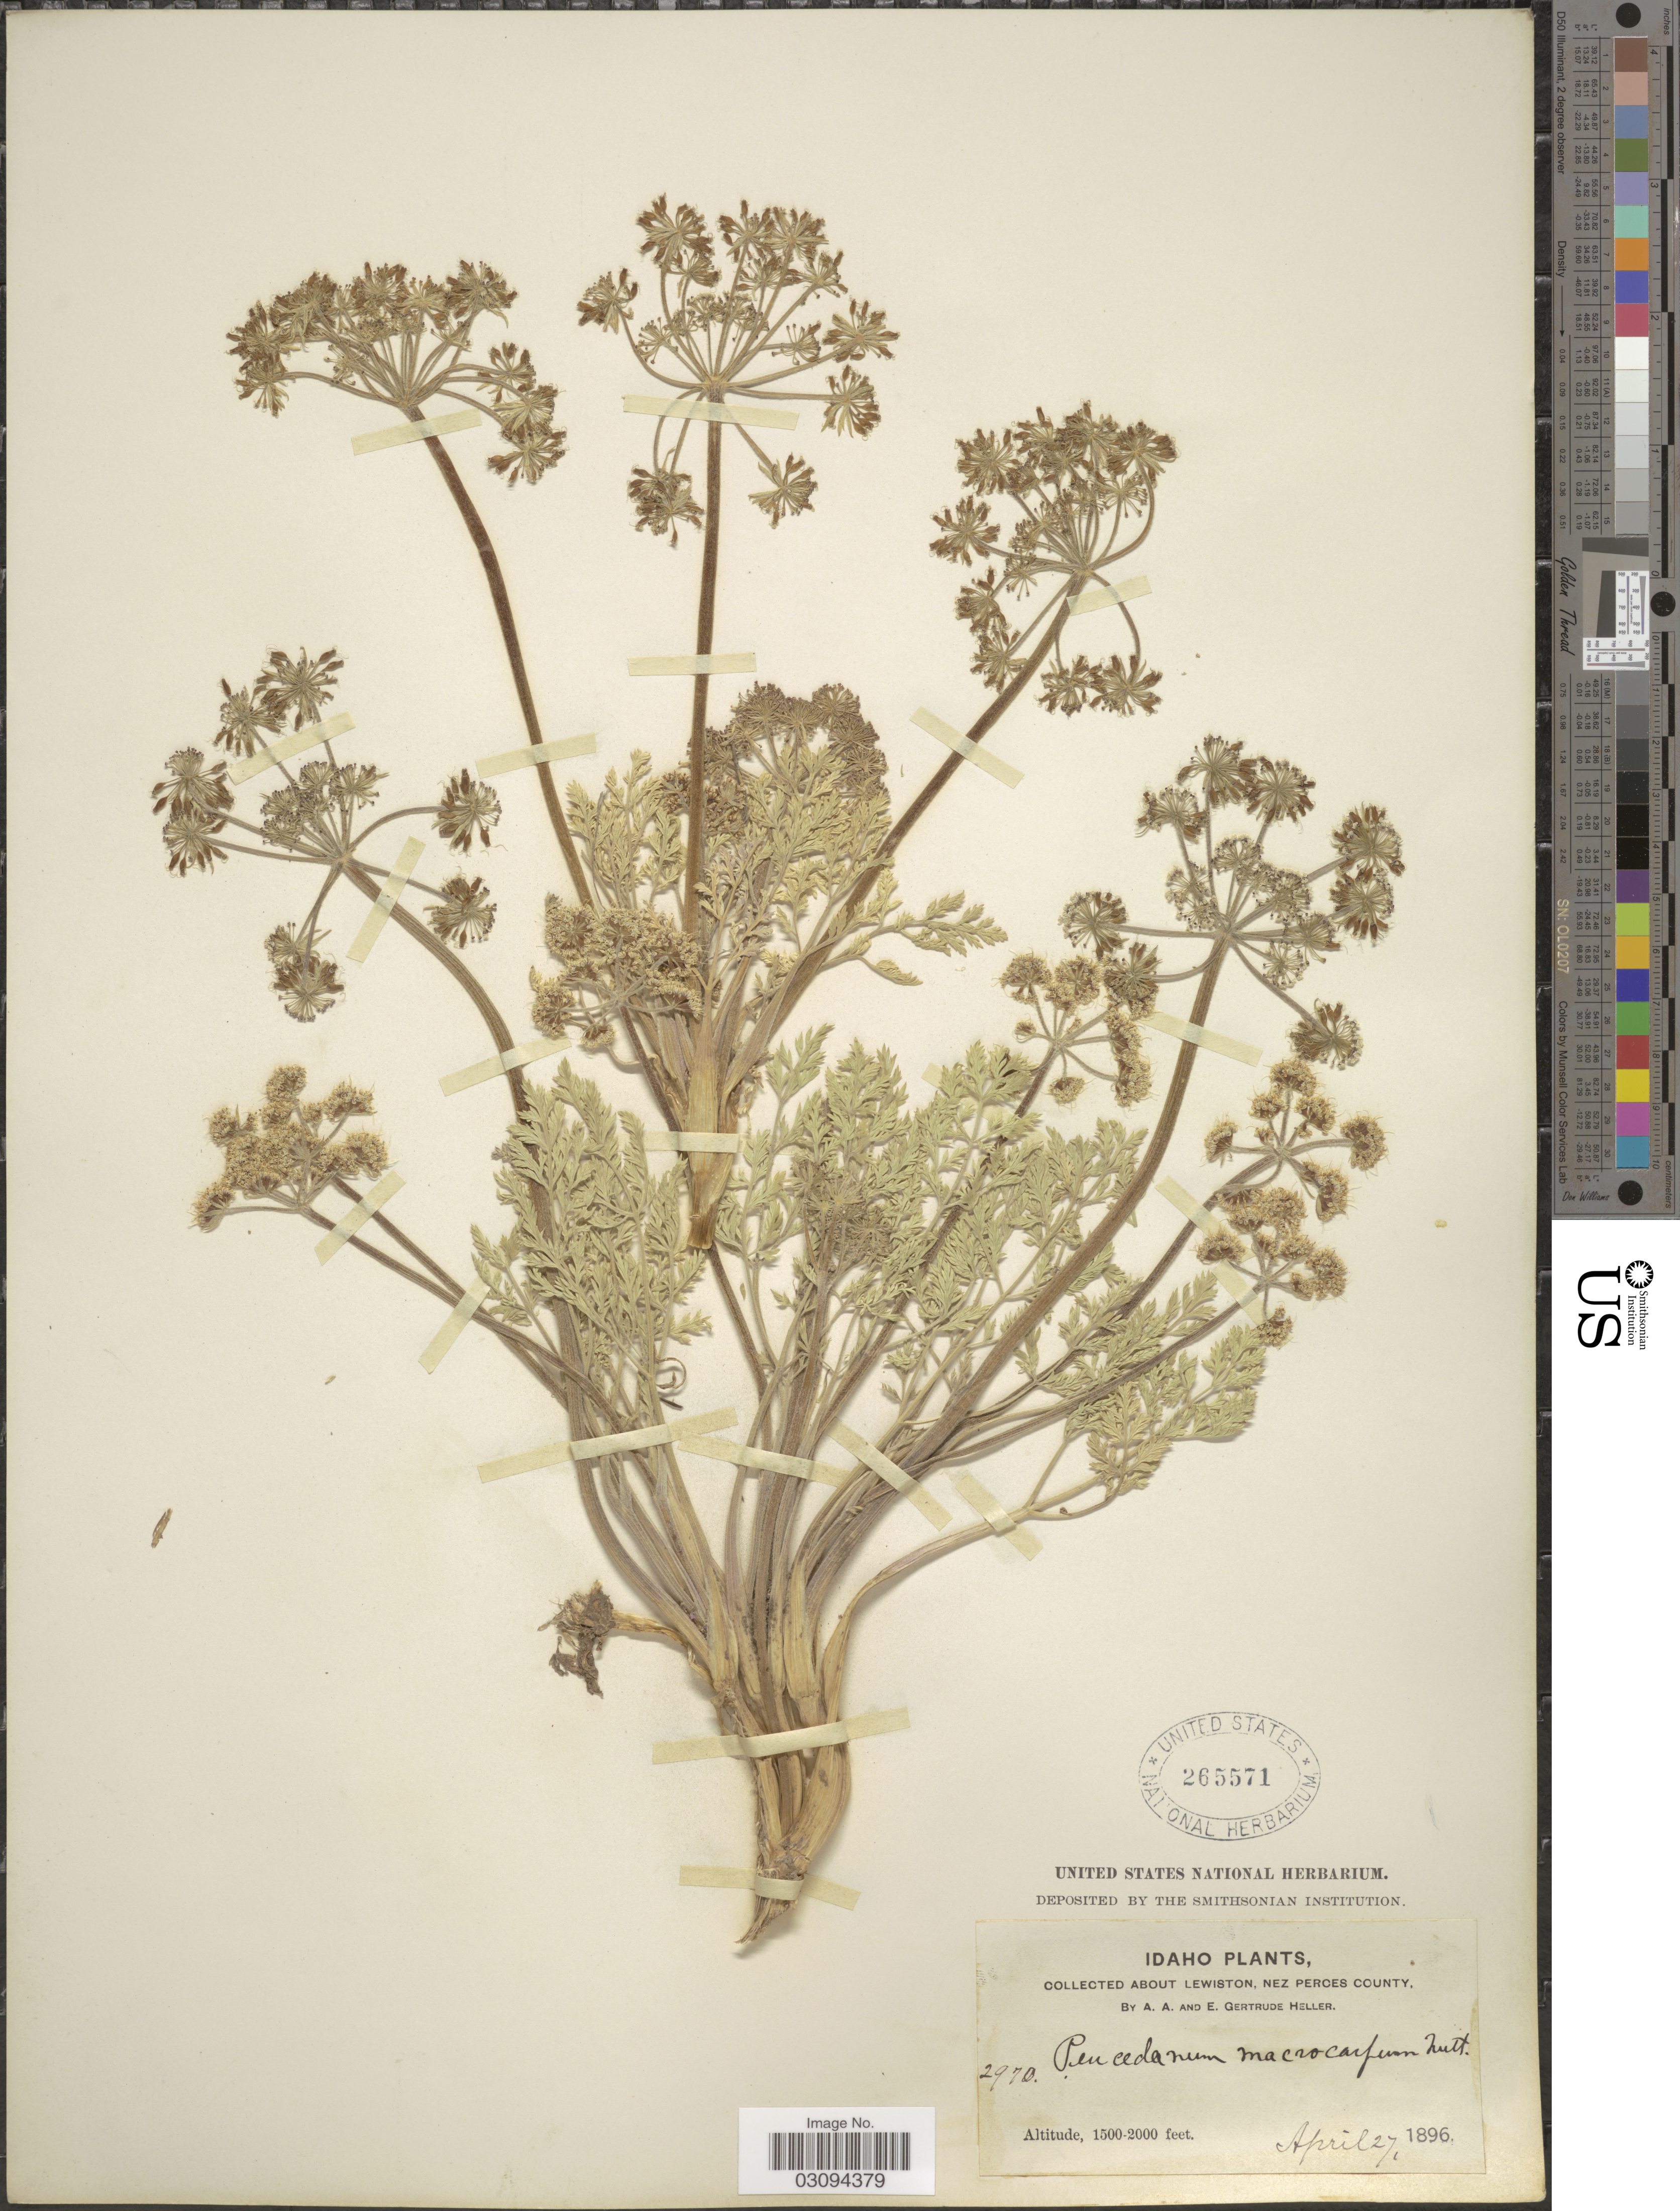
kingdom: Plantae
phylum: Tracheophyta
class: Magnoliopsida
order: Apiales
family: Apiaceae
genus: Lomatium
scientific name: Lomatium macrocarpum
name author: (Hook. et al.) J.M. Coult. & Rose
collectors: A. A. Heller & E. G. Heller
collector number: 2970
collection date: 1896-04-27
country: United States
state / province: Idaho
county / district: Nez Perce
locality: About Lewiston.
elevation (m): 457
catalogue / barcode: US 265571